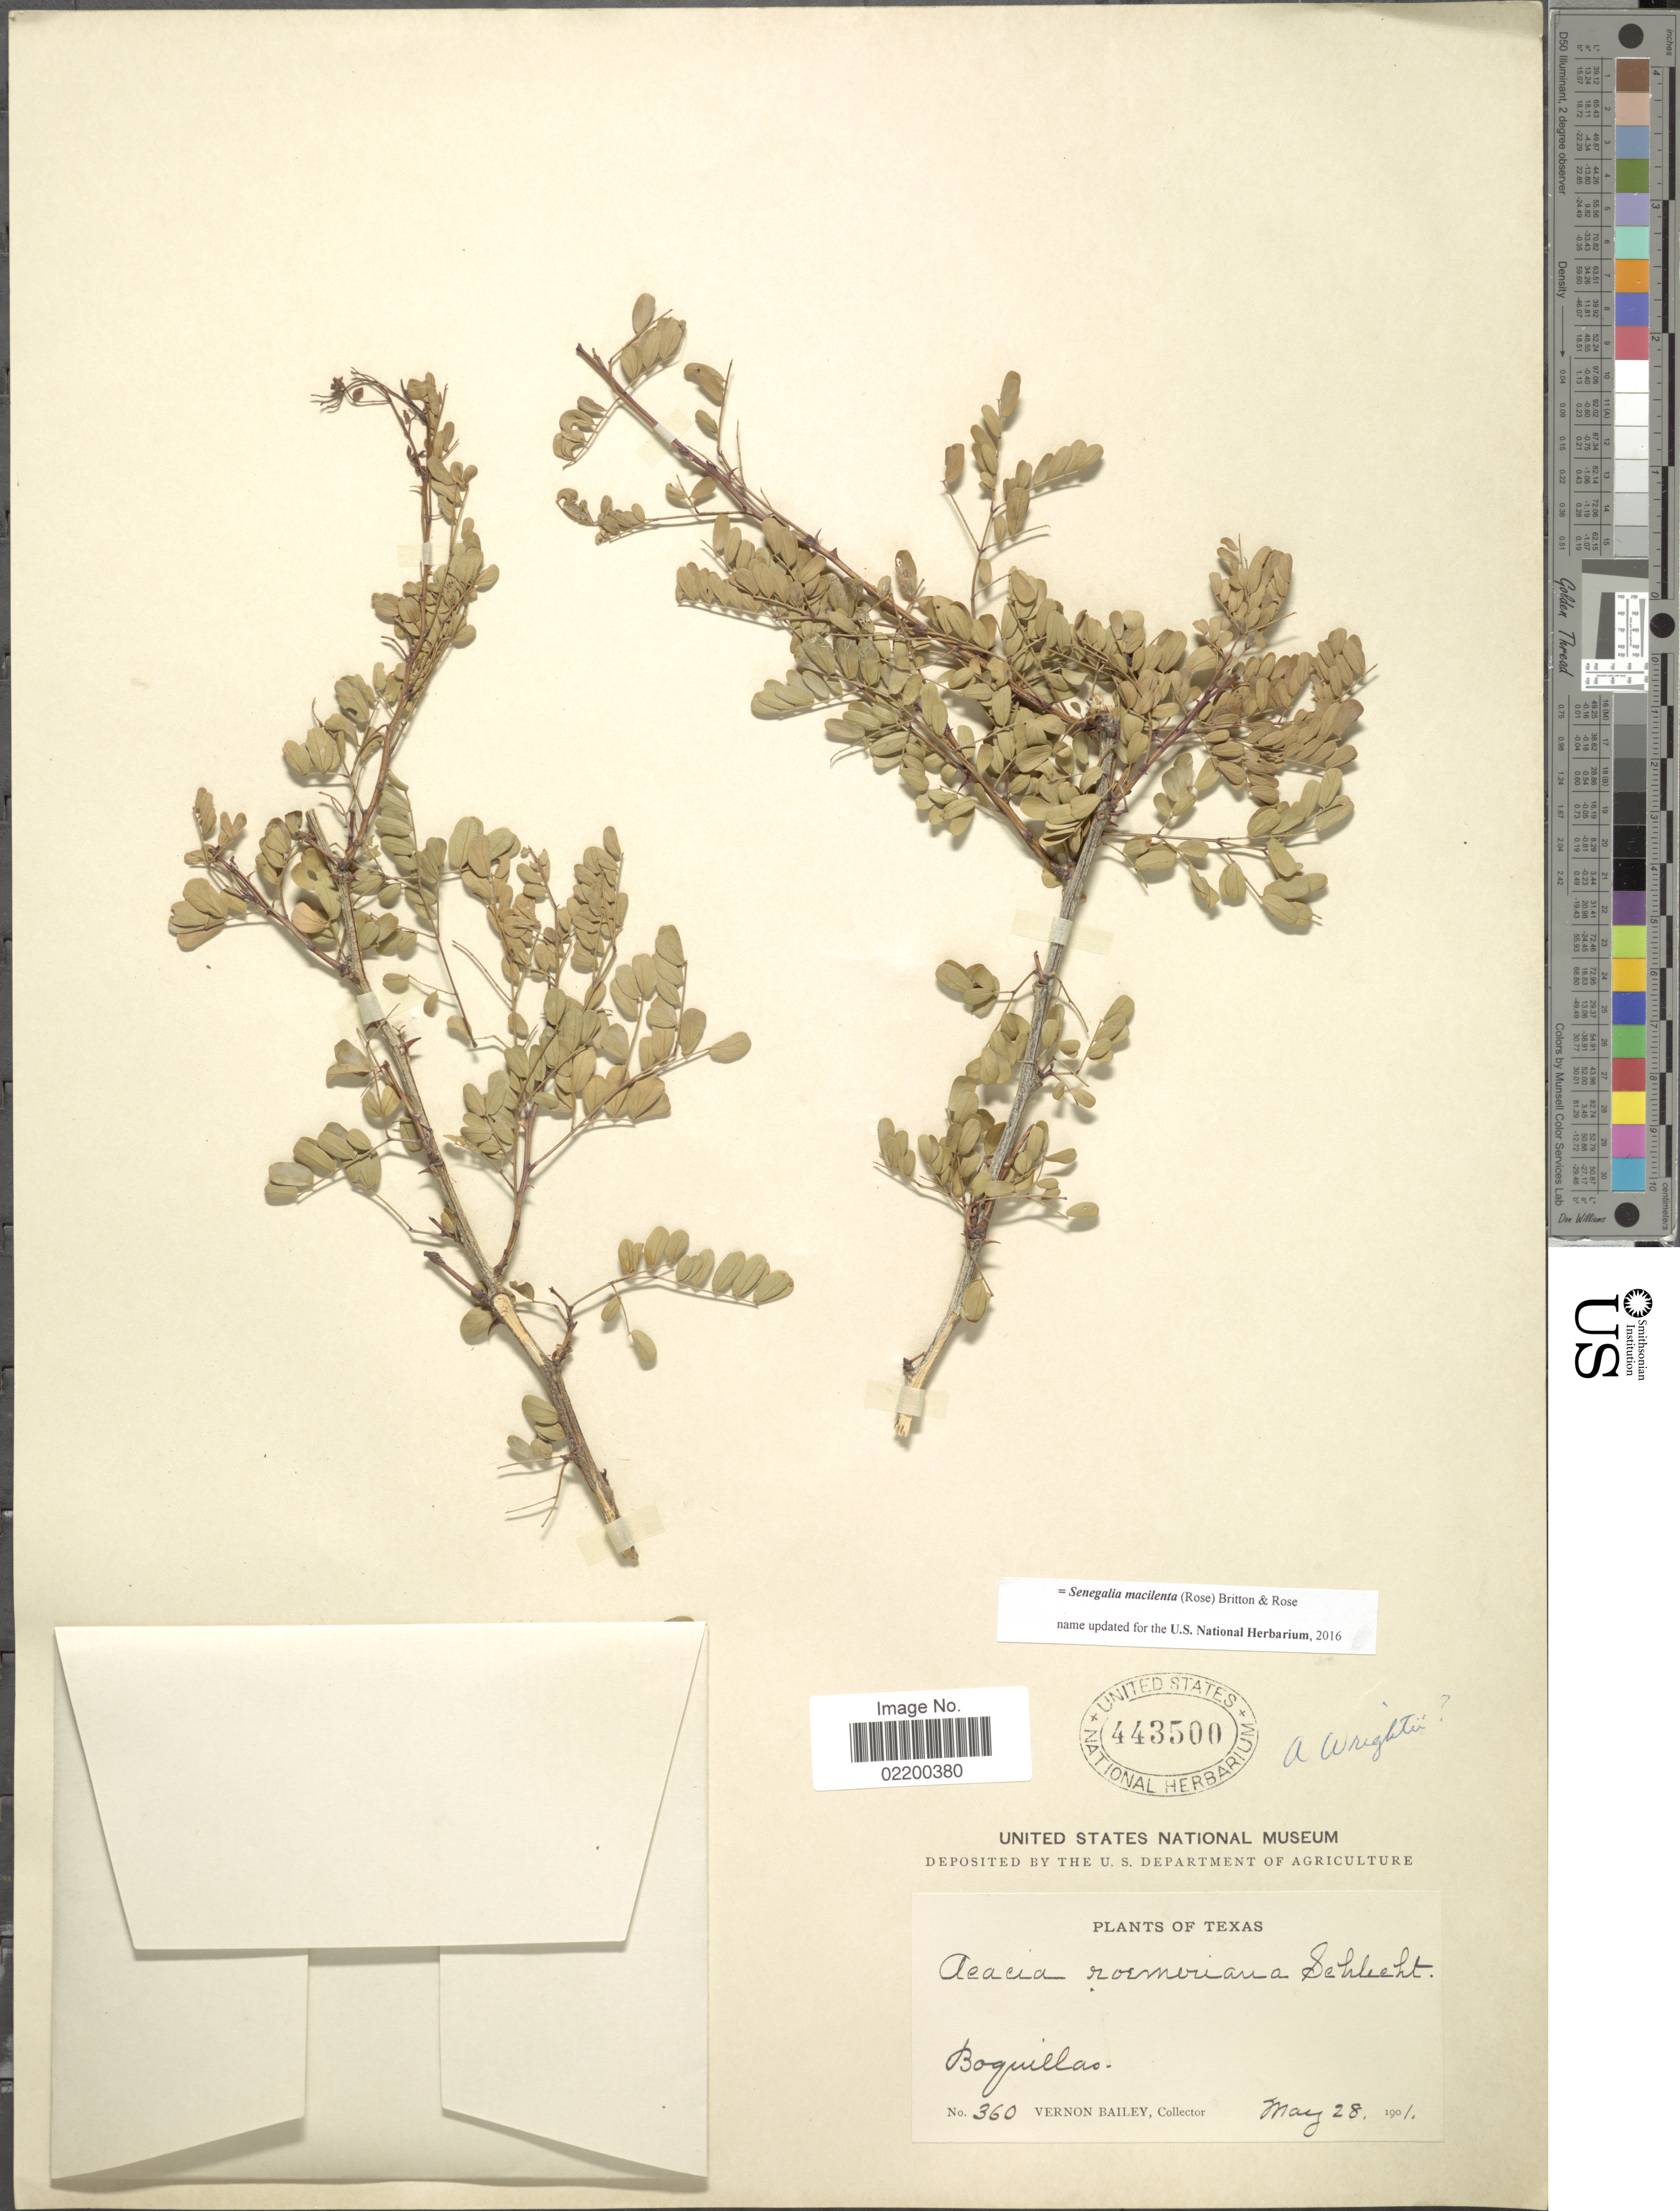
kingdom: Plantae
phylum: Tracheophyta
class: Magnoliopsida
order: Fabales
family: Fabaceae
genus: Senegalia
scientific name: Senegalia roemeriana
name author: (Scheele) Britton & Rose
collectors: V. O. Bailey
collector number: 360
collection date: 1901-05-28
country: United States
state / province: Texas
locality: Boquillas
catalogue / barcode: US 443500